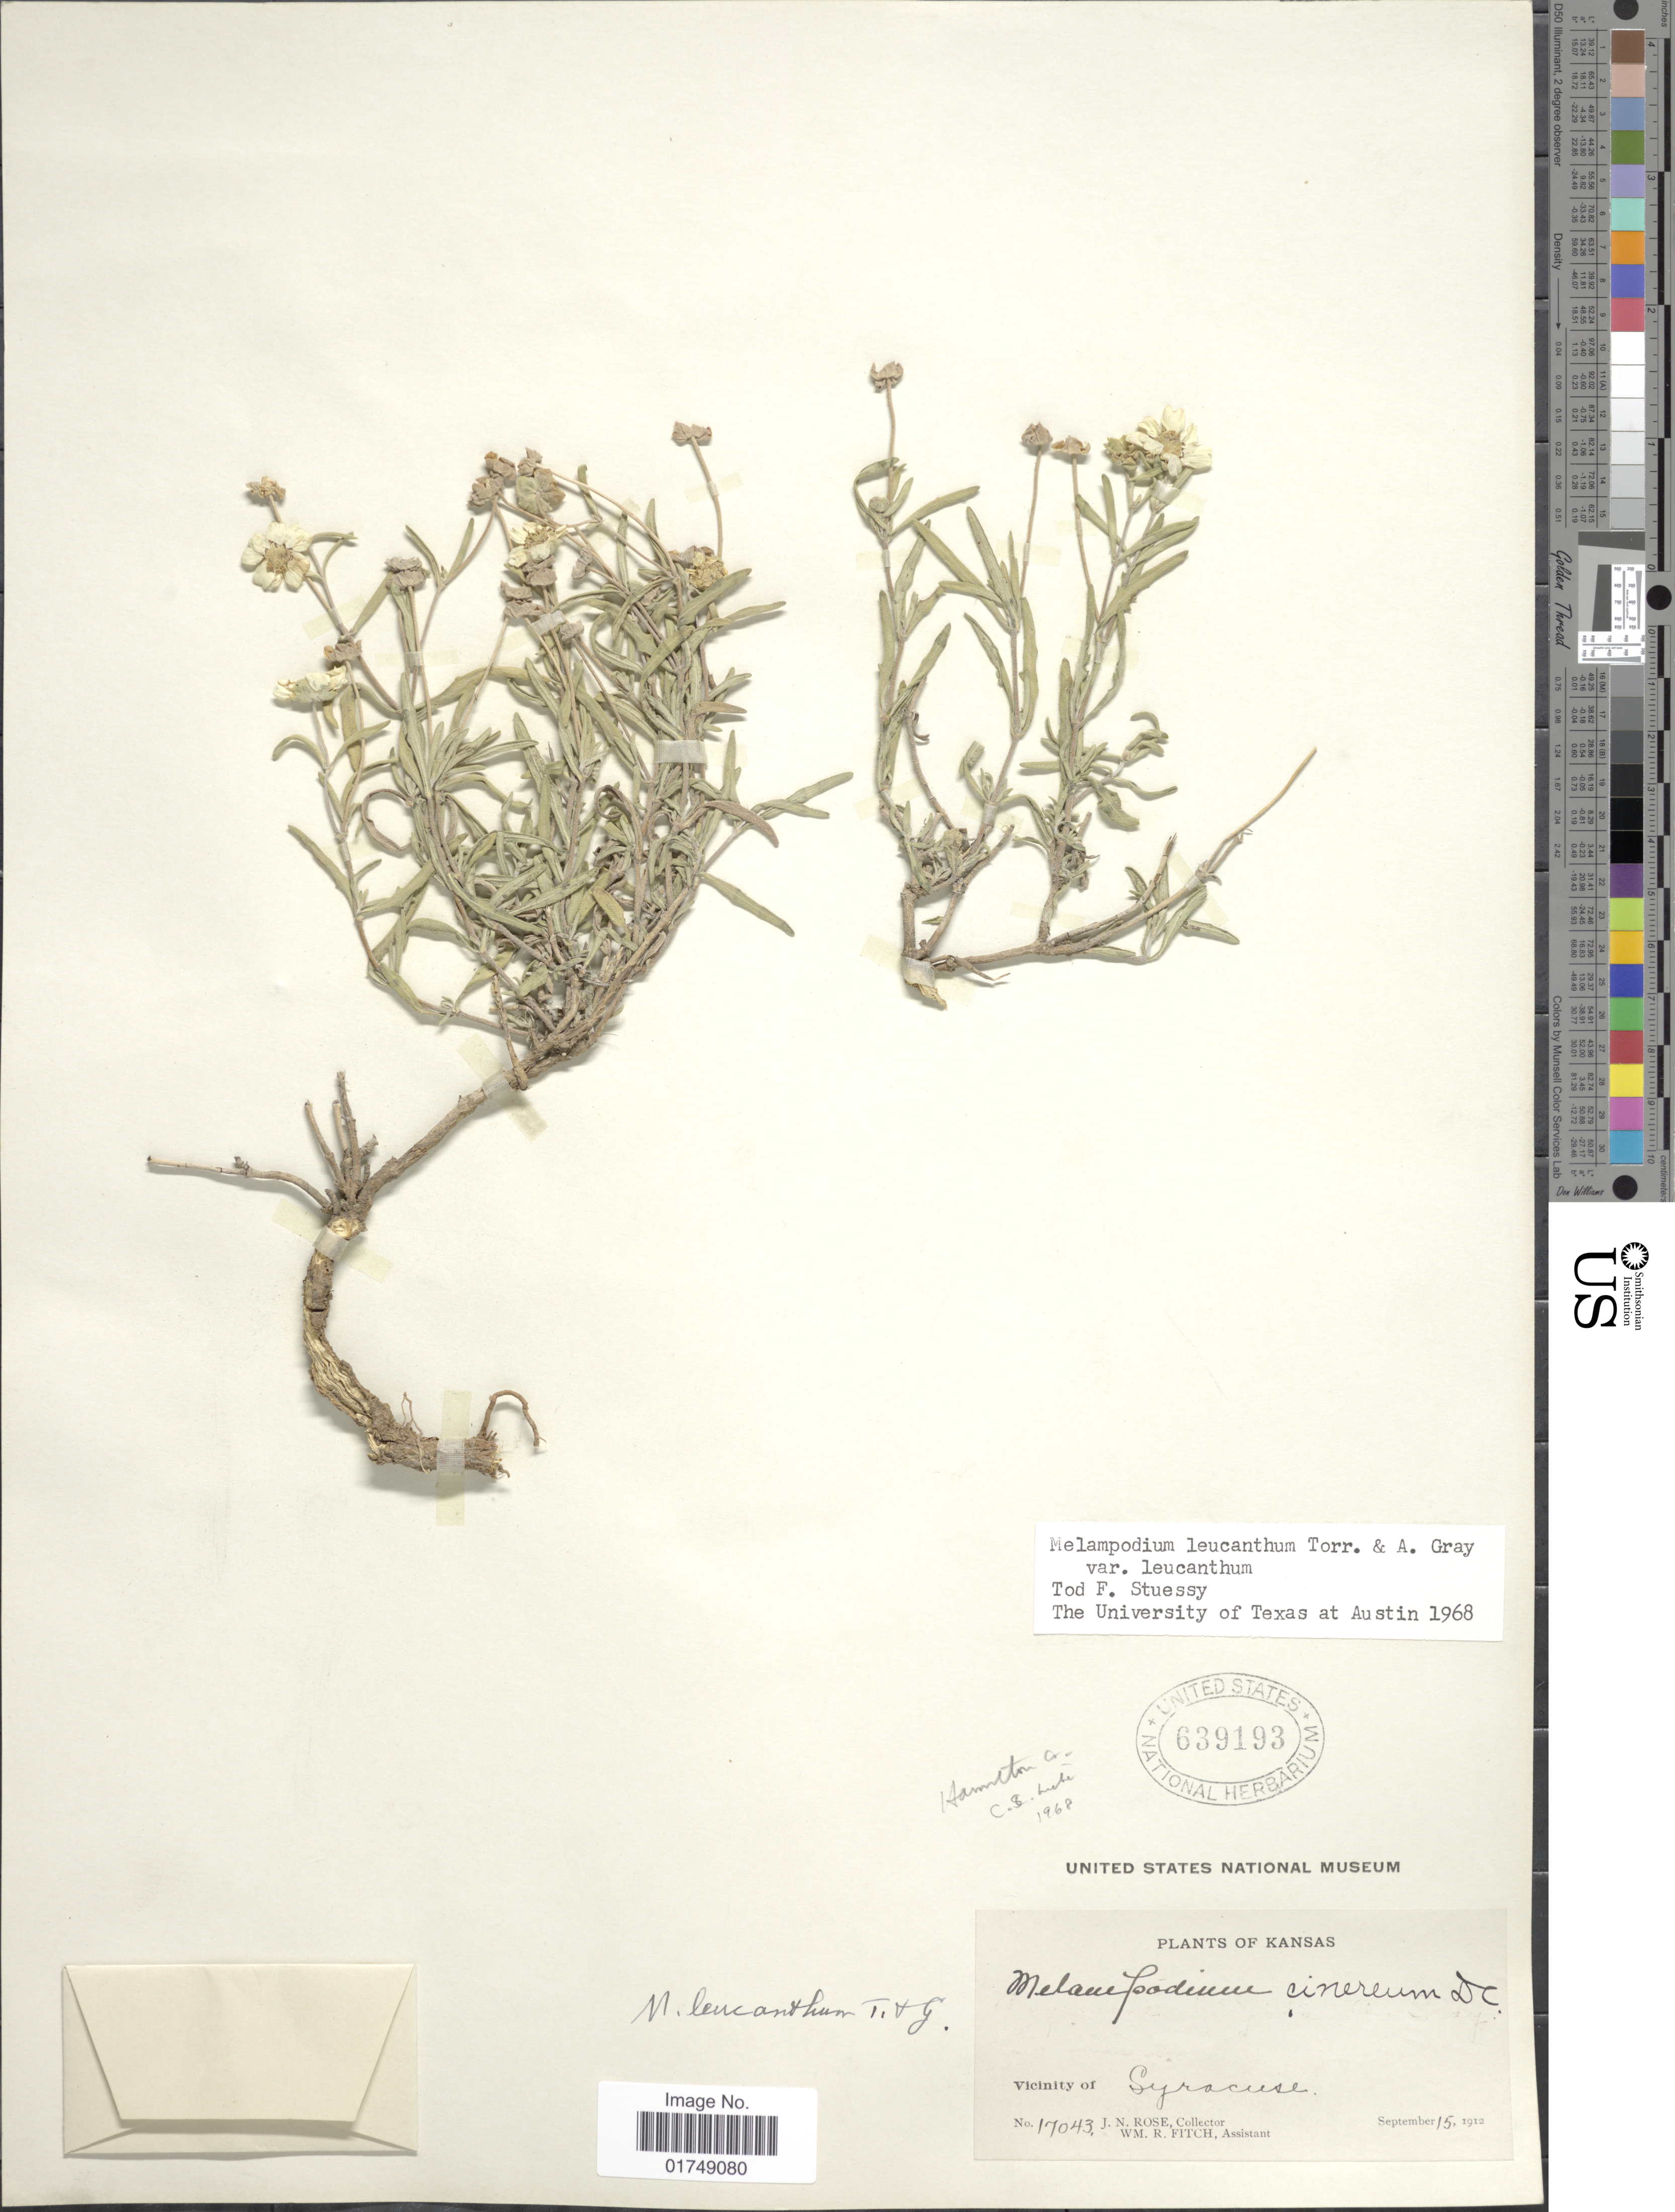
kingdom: Plantae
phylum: Tracheophyta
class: Magnoliopsida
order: Asterales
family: Asteraceae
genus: Melampodium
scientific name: Melampodium leucanthum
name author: Torr. & A. Gray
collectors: J. N. Rose & W. R. Fitch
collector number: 17043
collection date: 1912-09-15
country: United States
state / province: Kansas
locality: Vicinity of Syracuse, Hamilton Co.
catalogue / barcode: US 639193